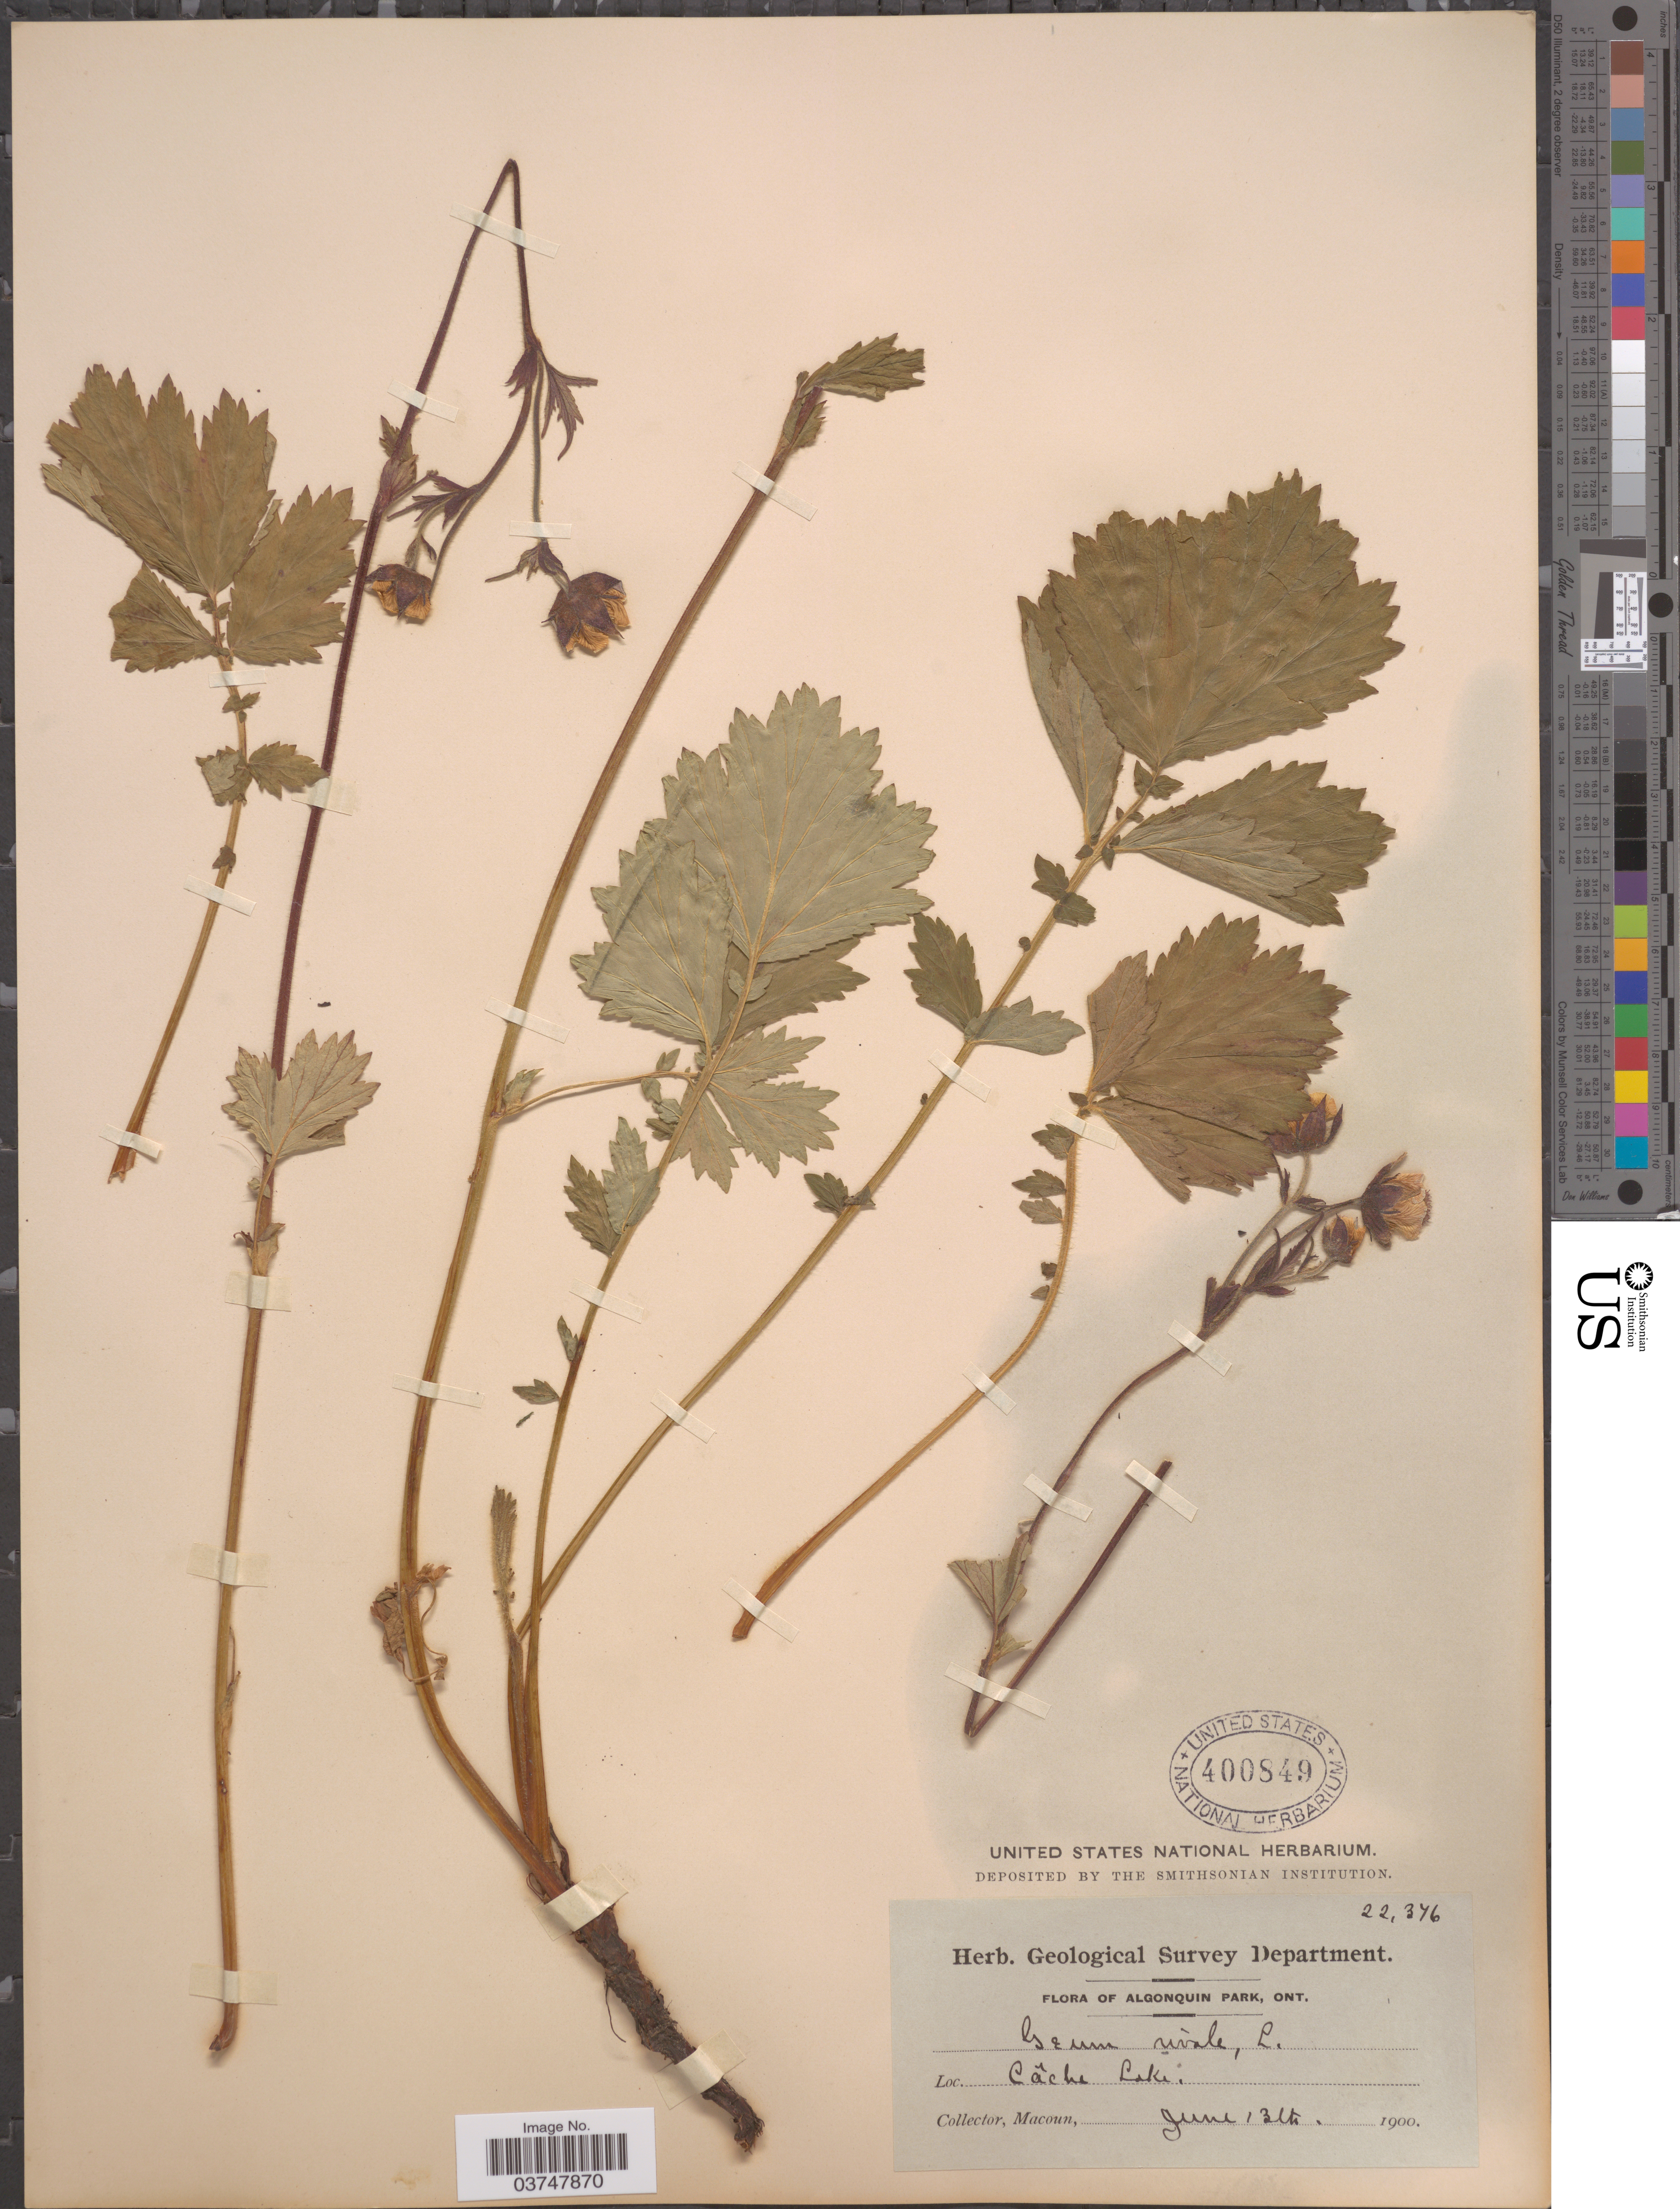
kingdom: Plantae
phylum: Tracheophyta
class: Magnoliopsida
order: Rosales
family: Rosaceae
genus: Geum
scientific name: Geum rivale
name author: L.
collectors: -- Macoun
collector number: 22376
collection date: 1900-06-13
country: Canada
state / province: Ontario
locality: Algonquin Park. Câche Lake.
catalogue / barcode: US 400849